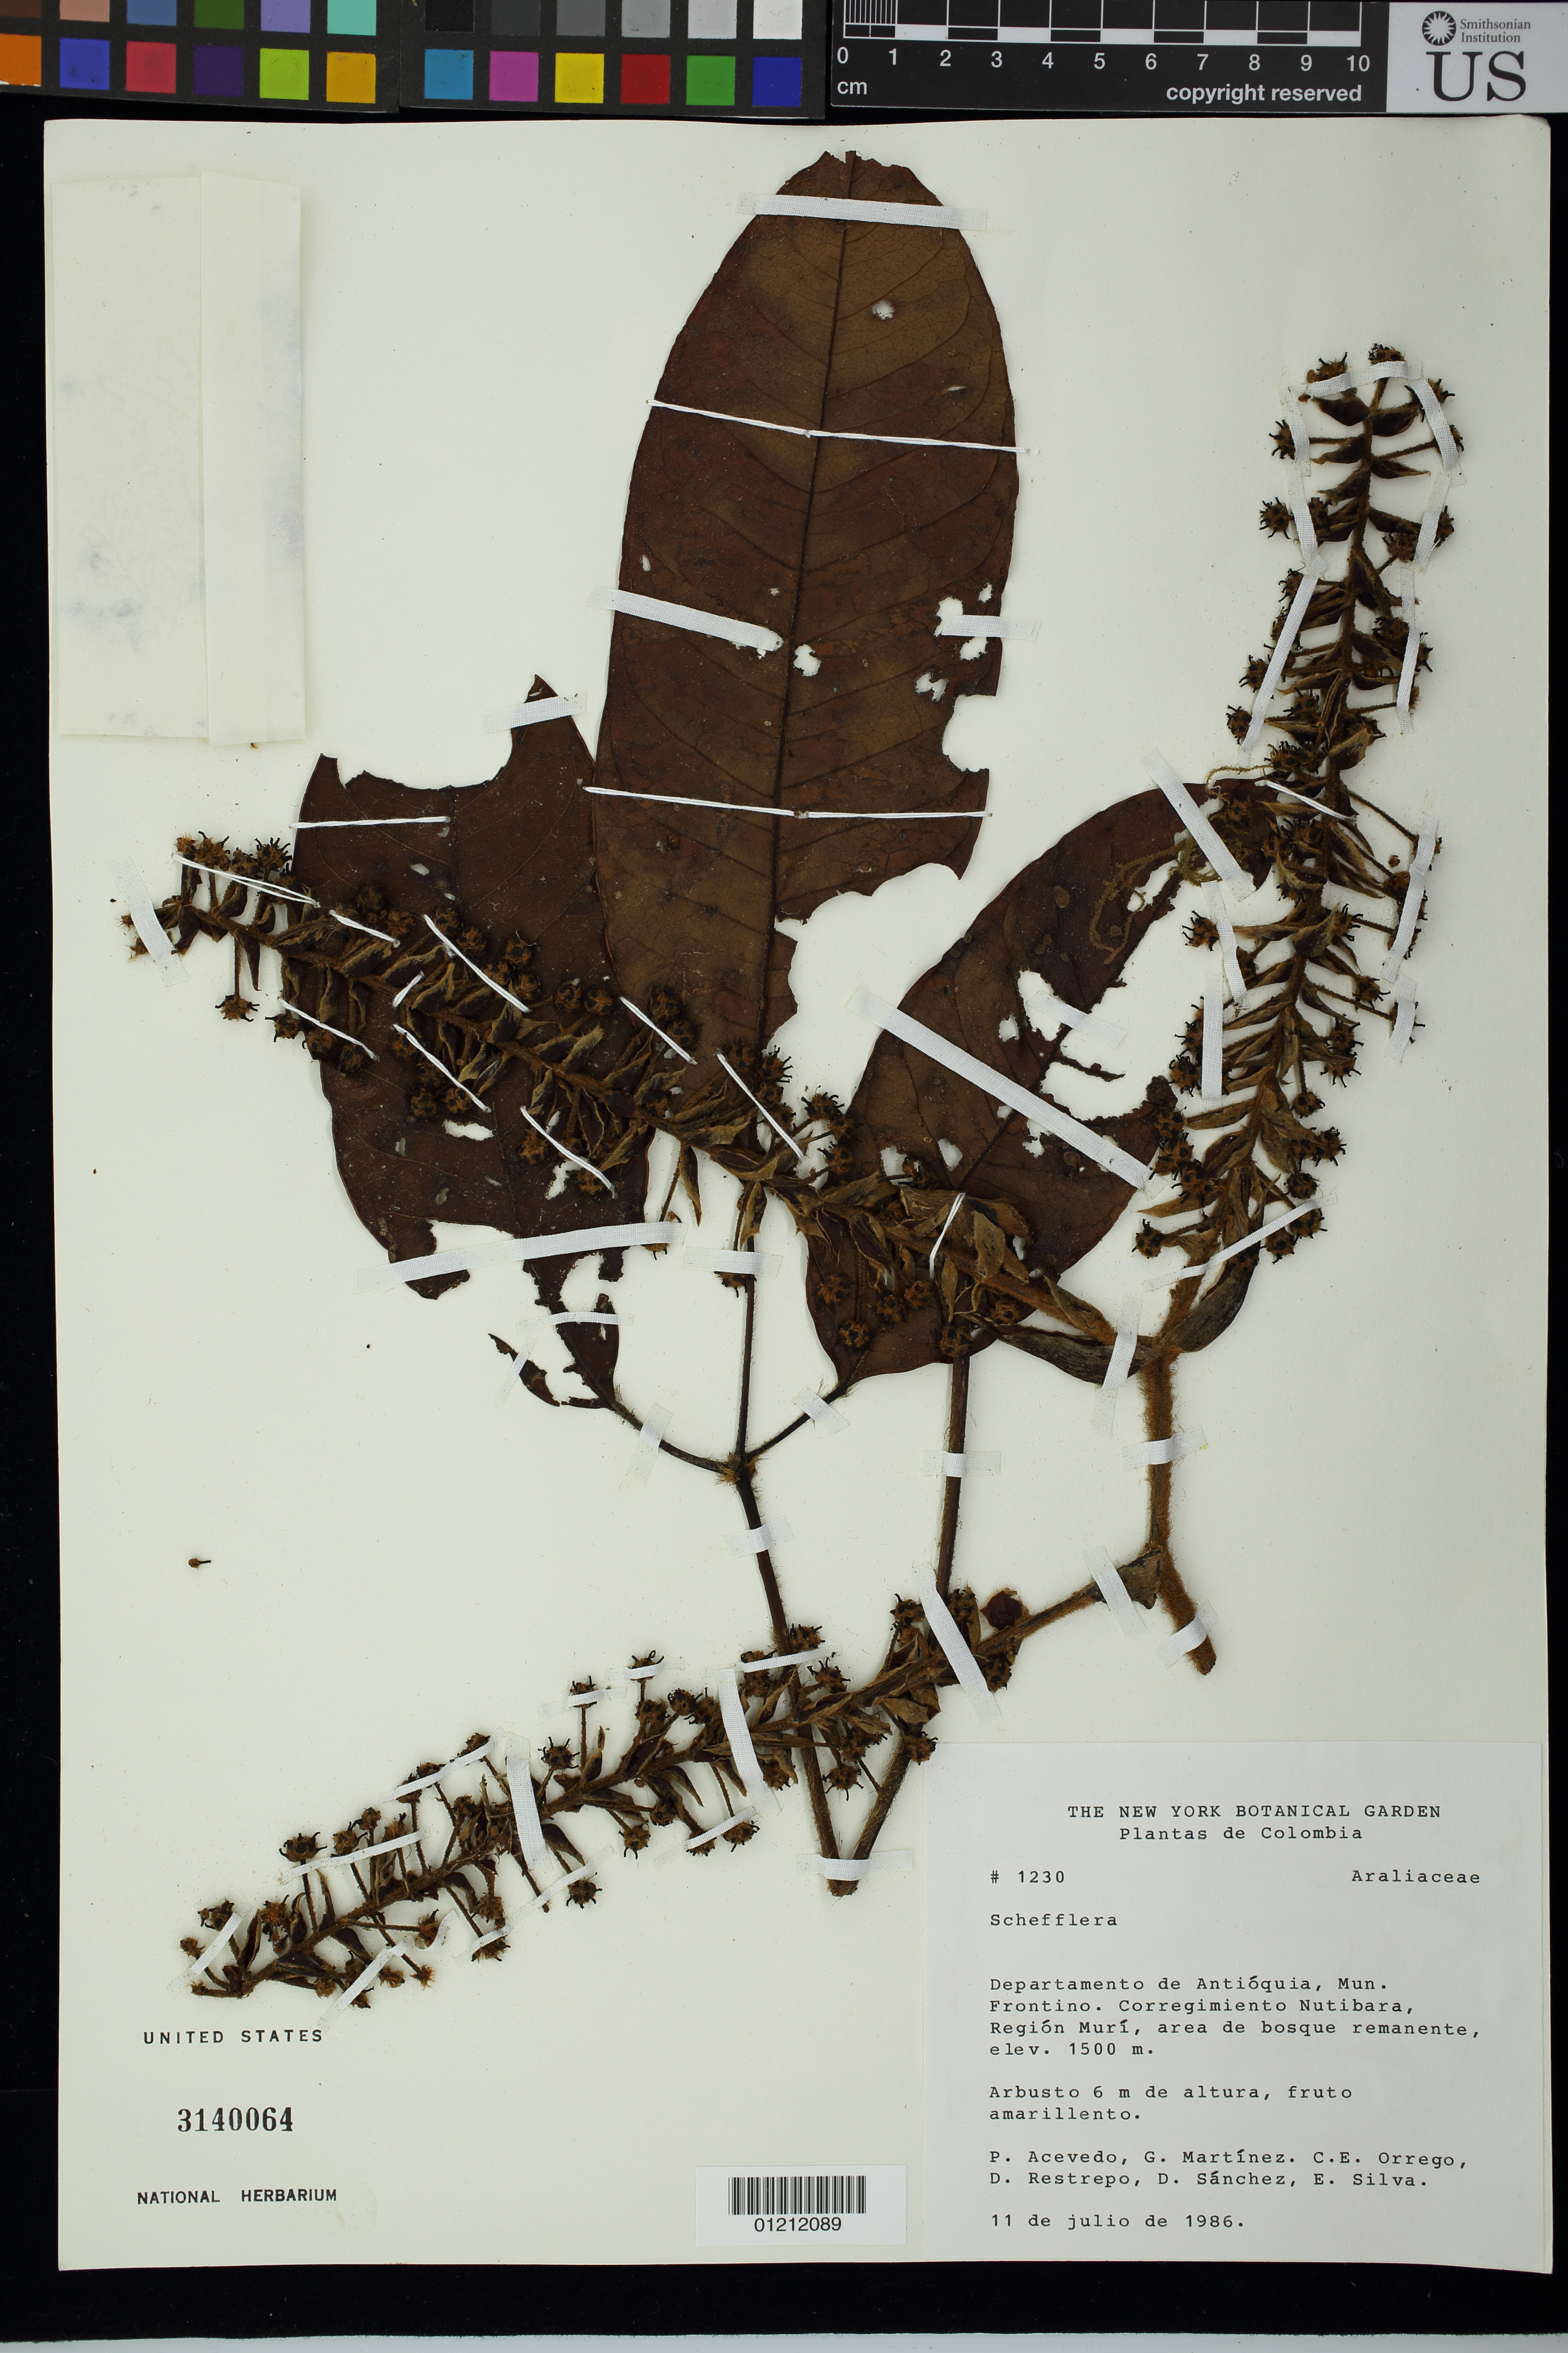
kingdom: Plantae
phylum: Tracheophyta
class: Magnoliopsida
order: Apiales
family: Araliaceae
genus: Schefflera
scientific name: Schefflera sp.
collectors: P. Acevedo-Rodr., G. Martinez, C. Orrego & D. Restrepo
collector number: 1230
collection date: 1986-07-11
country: Colombia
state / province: Antioquia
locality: Mun. Frontino, Corregimento Nutibara, Region Muri, area de bosque remanente.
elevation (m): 1500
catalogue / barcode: US 3140064